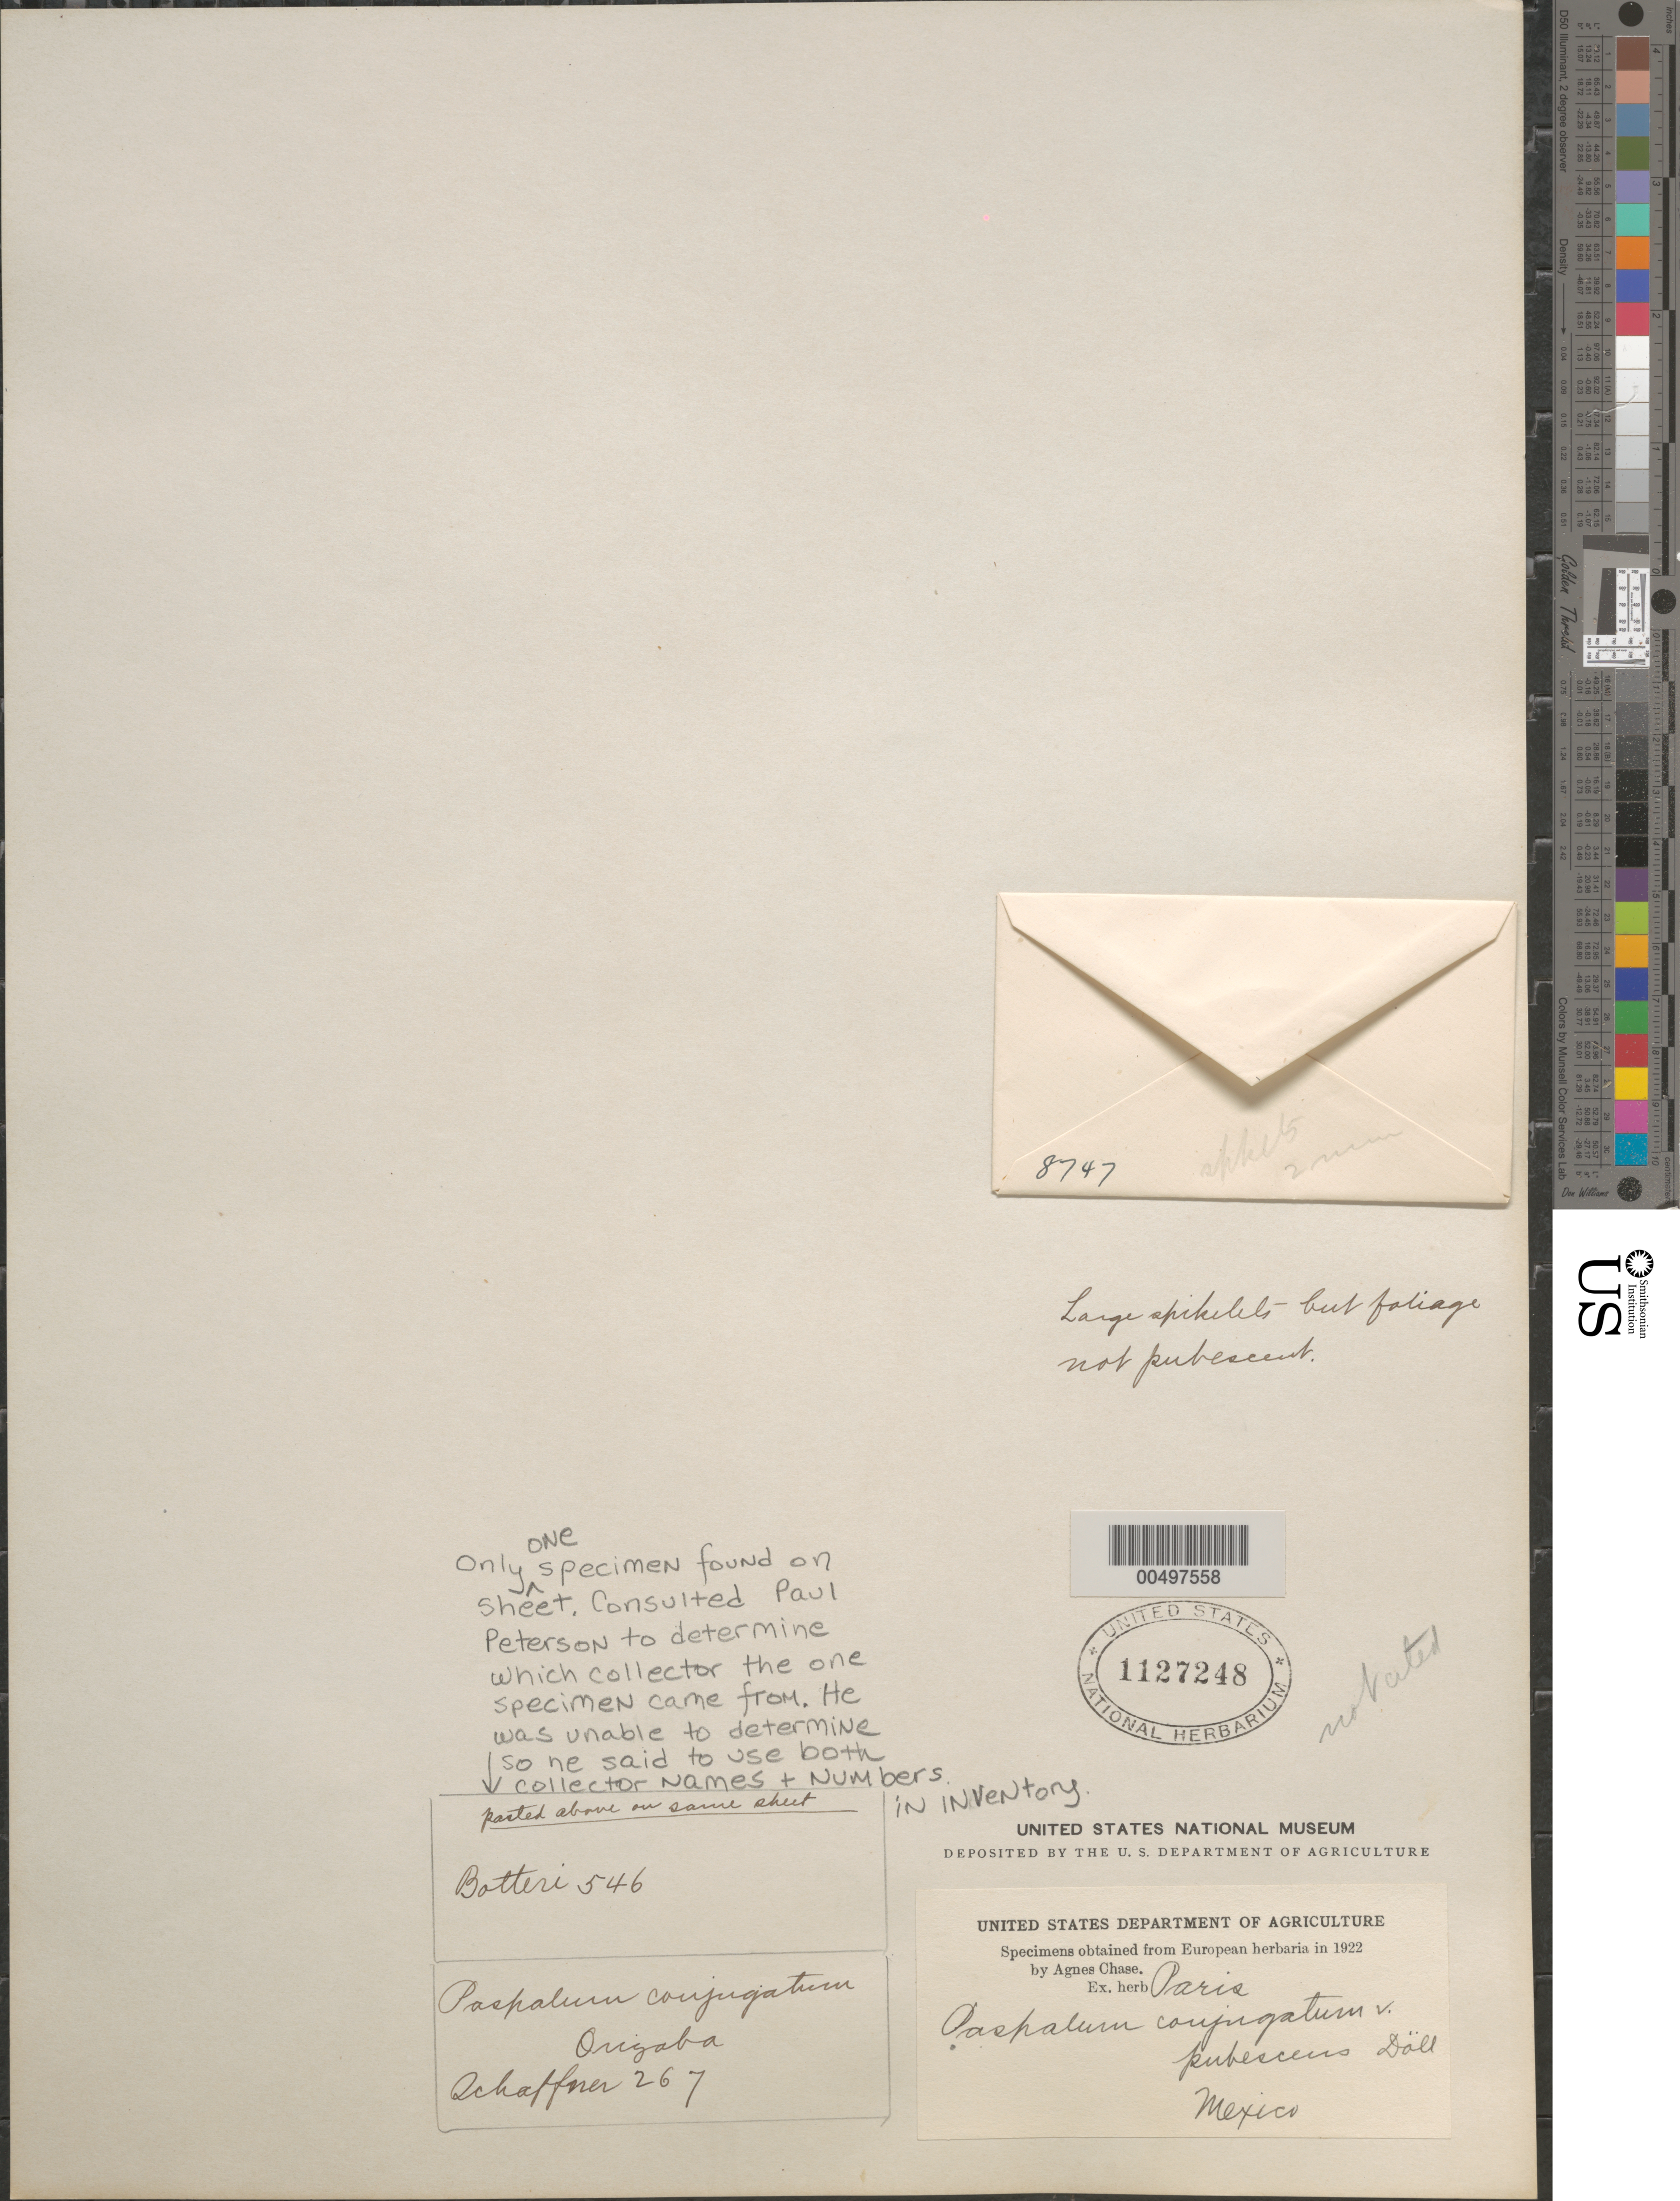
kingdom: Plantae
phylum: Tracheophyta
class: Liliopsida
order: Poales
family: Poaceae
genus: Paspalum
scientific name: Paspalum conjugatum var. pubescens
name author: Döll in Mart.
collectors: -. Botteri & -. Schaffner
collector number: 546/267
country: Mexico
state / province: Veracruz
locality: Orizaba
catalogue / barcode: US 1127248